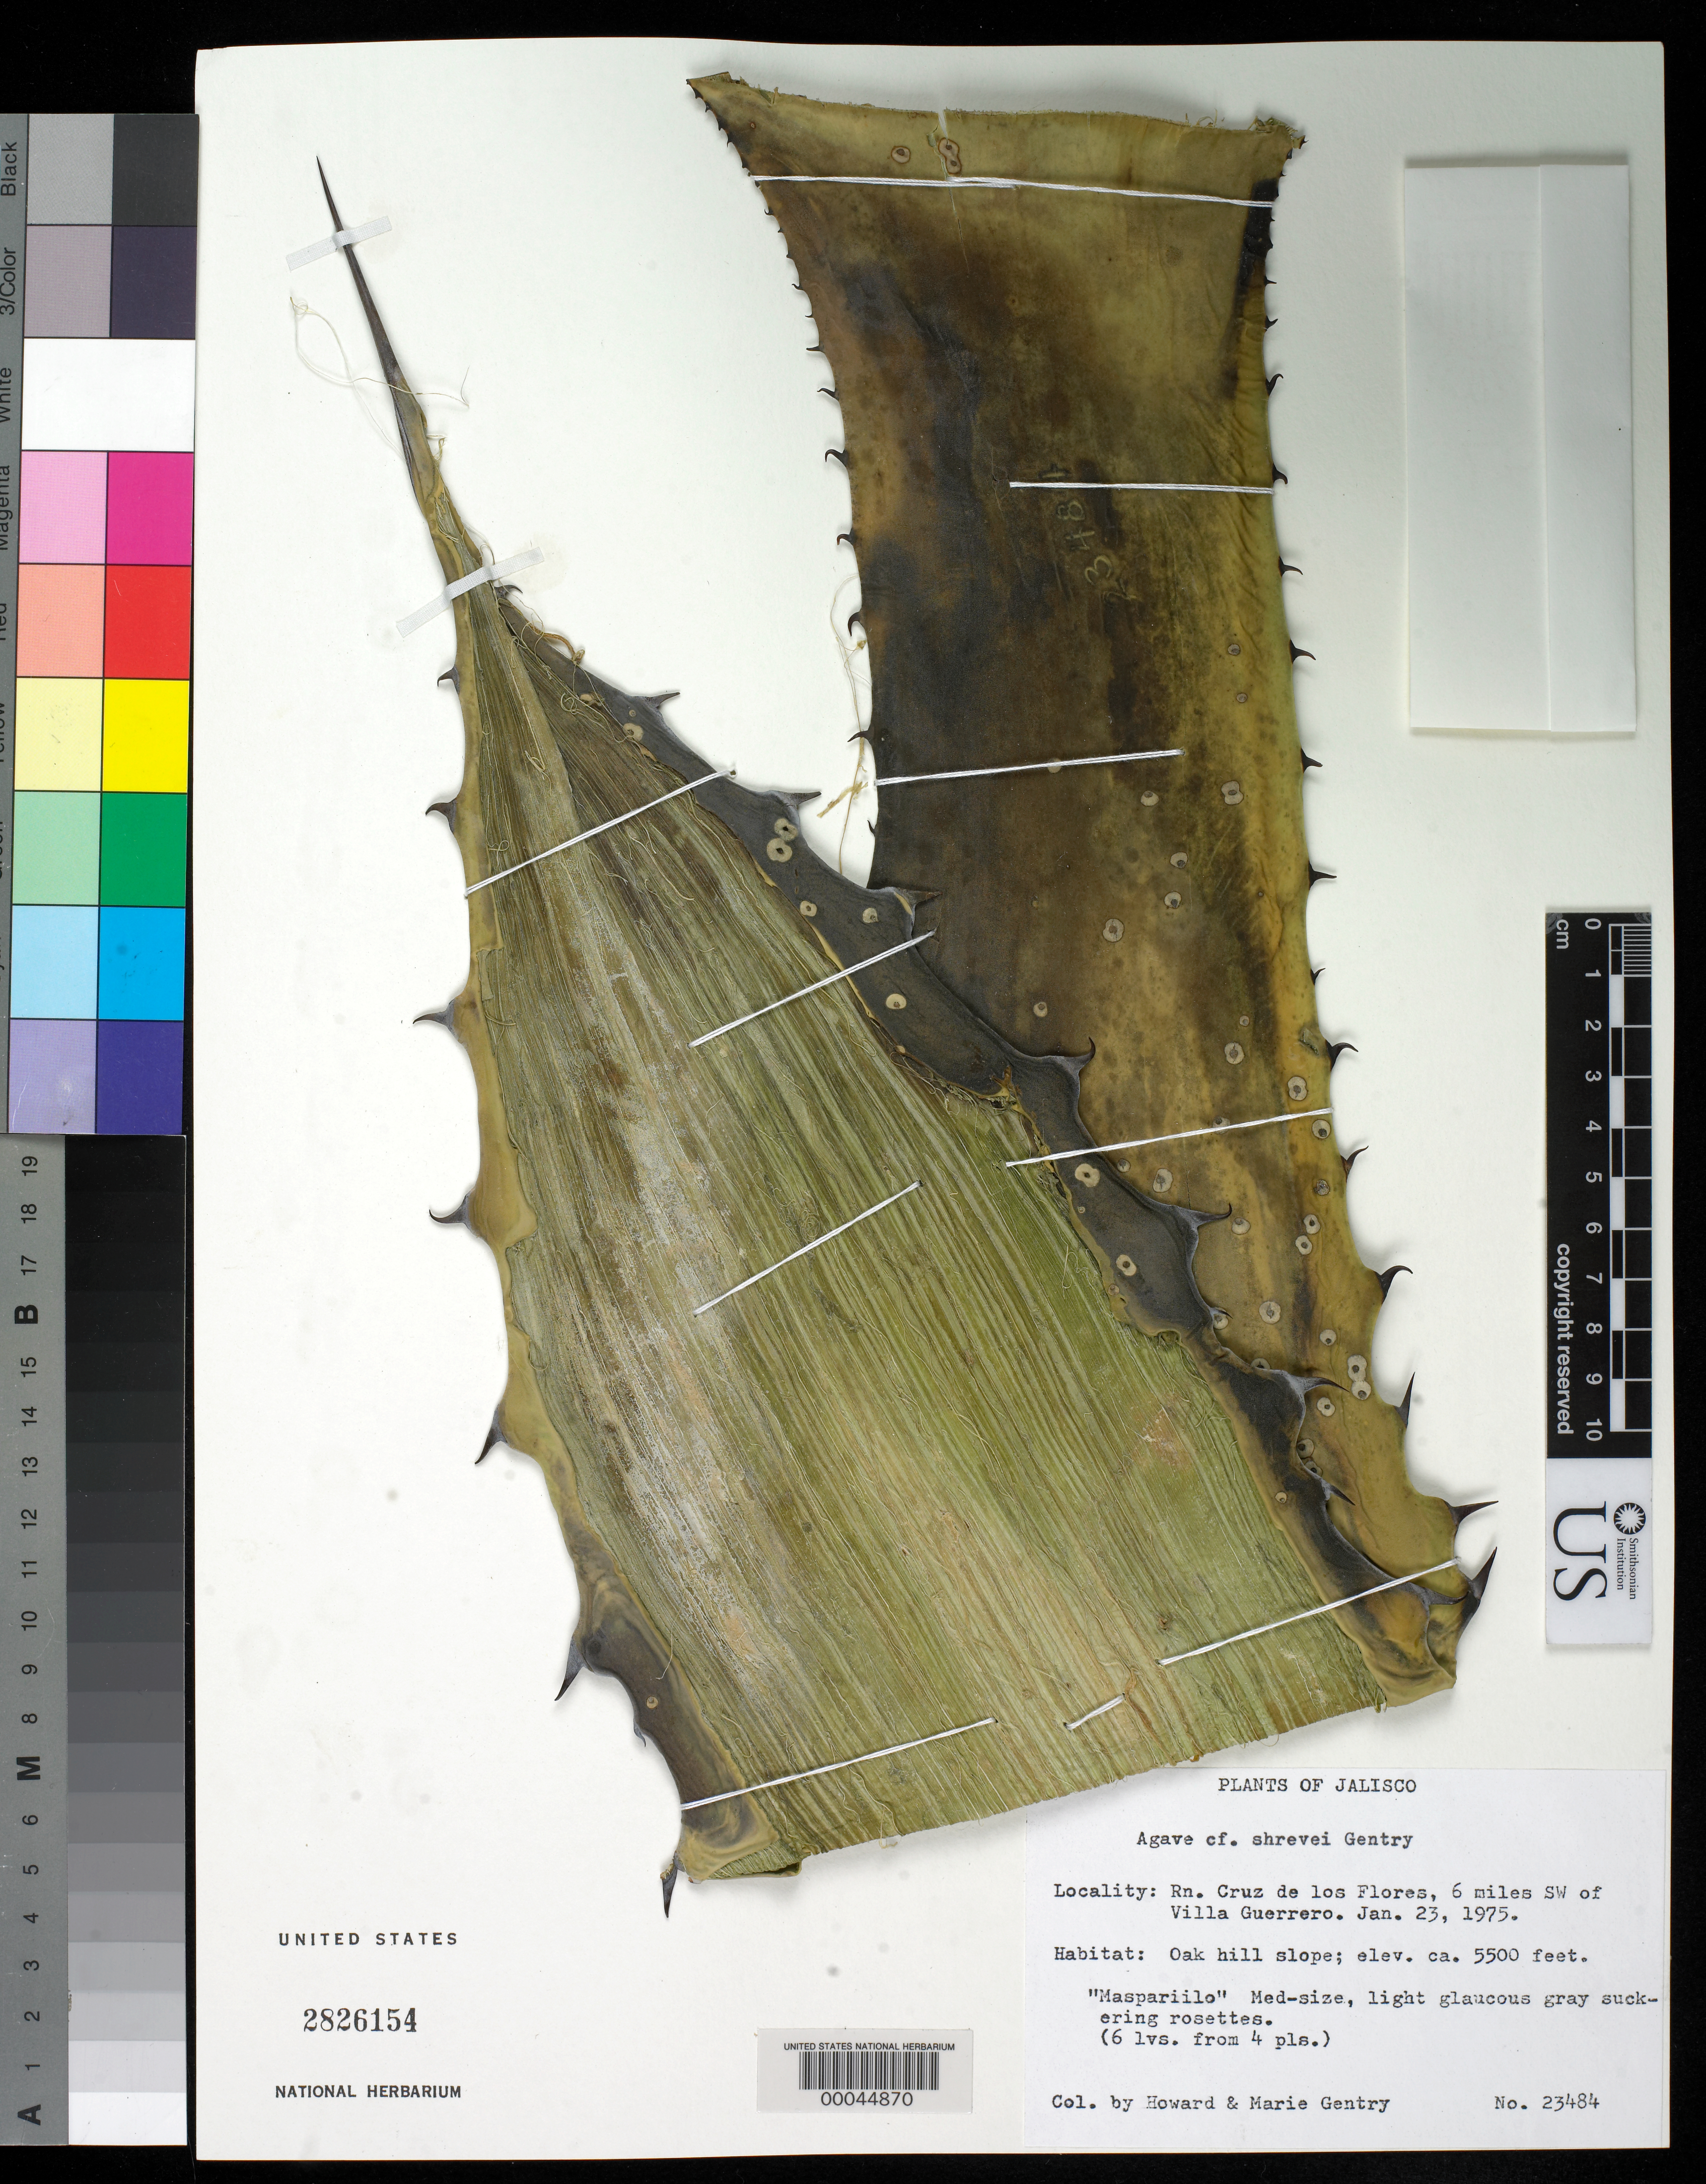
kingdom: Plantae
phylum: Tracheophyta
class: Liliopsida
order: Asparagales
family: Asparagaceae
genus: Agave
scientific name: Agave shrevei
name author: Gentry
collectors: H. S. Gentry & M. Gentry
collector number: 23484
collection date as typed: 23 Jan 1975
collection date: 1975-01-23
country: Mexico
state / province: Jalisco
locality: Rn Cruz de Los Flores, 6 mi SW of Villa Guerrero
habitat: Oak hill slope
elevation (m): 1676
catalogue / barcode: US 2826154